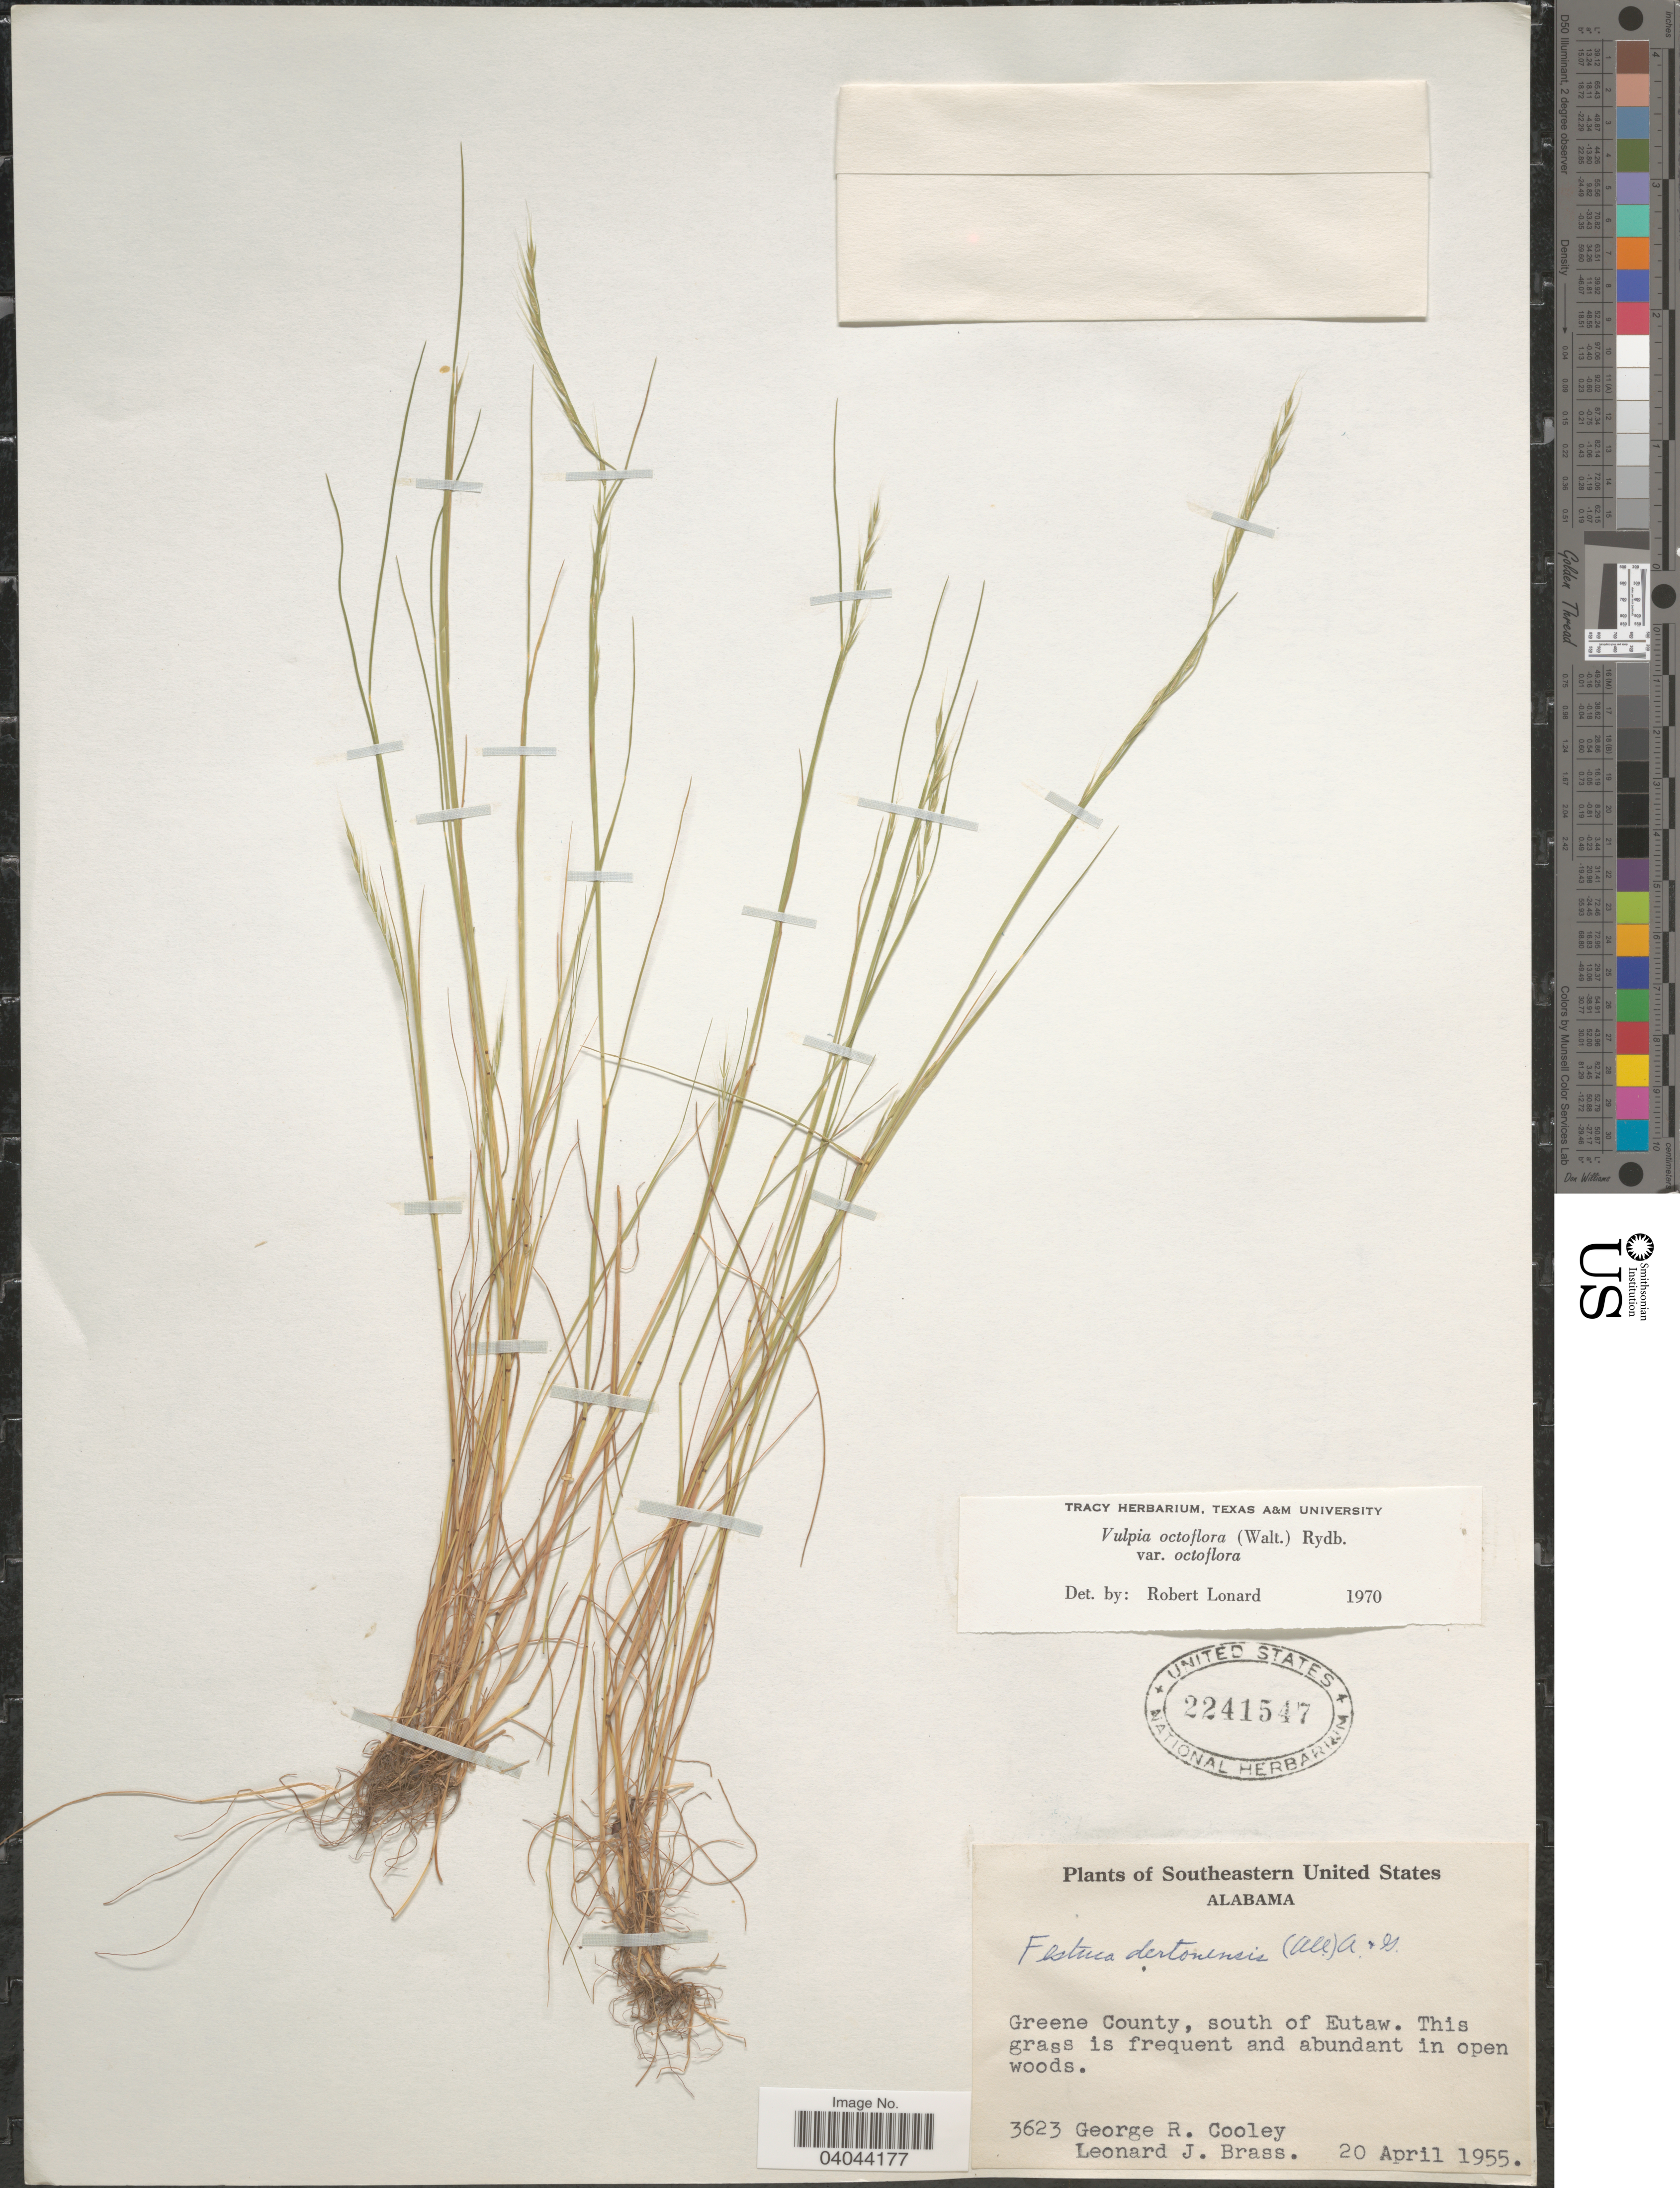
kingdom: Plantae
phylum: Tracheophyta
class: Liliopsida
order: Poales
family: Poaceae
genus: Festuca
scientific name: Festuca octoflora var. octoflora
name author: Walter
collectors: G. R. Cooley & L. J. Brass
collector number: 3623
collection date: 1955-04-20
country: United States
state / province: Alabama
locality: Southeastern United States. Greene County, south of Eutaw.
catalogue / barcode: US 2241547